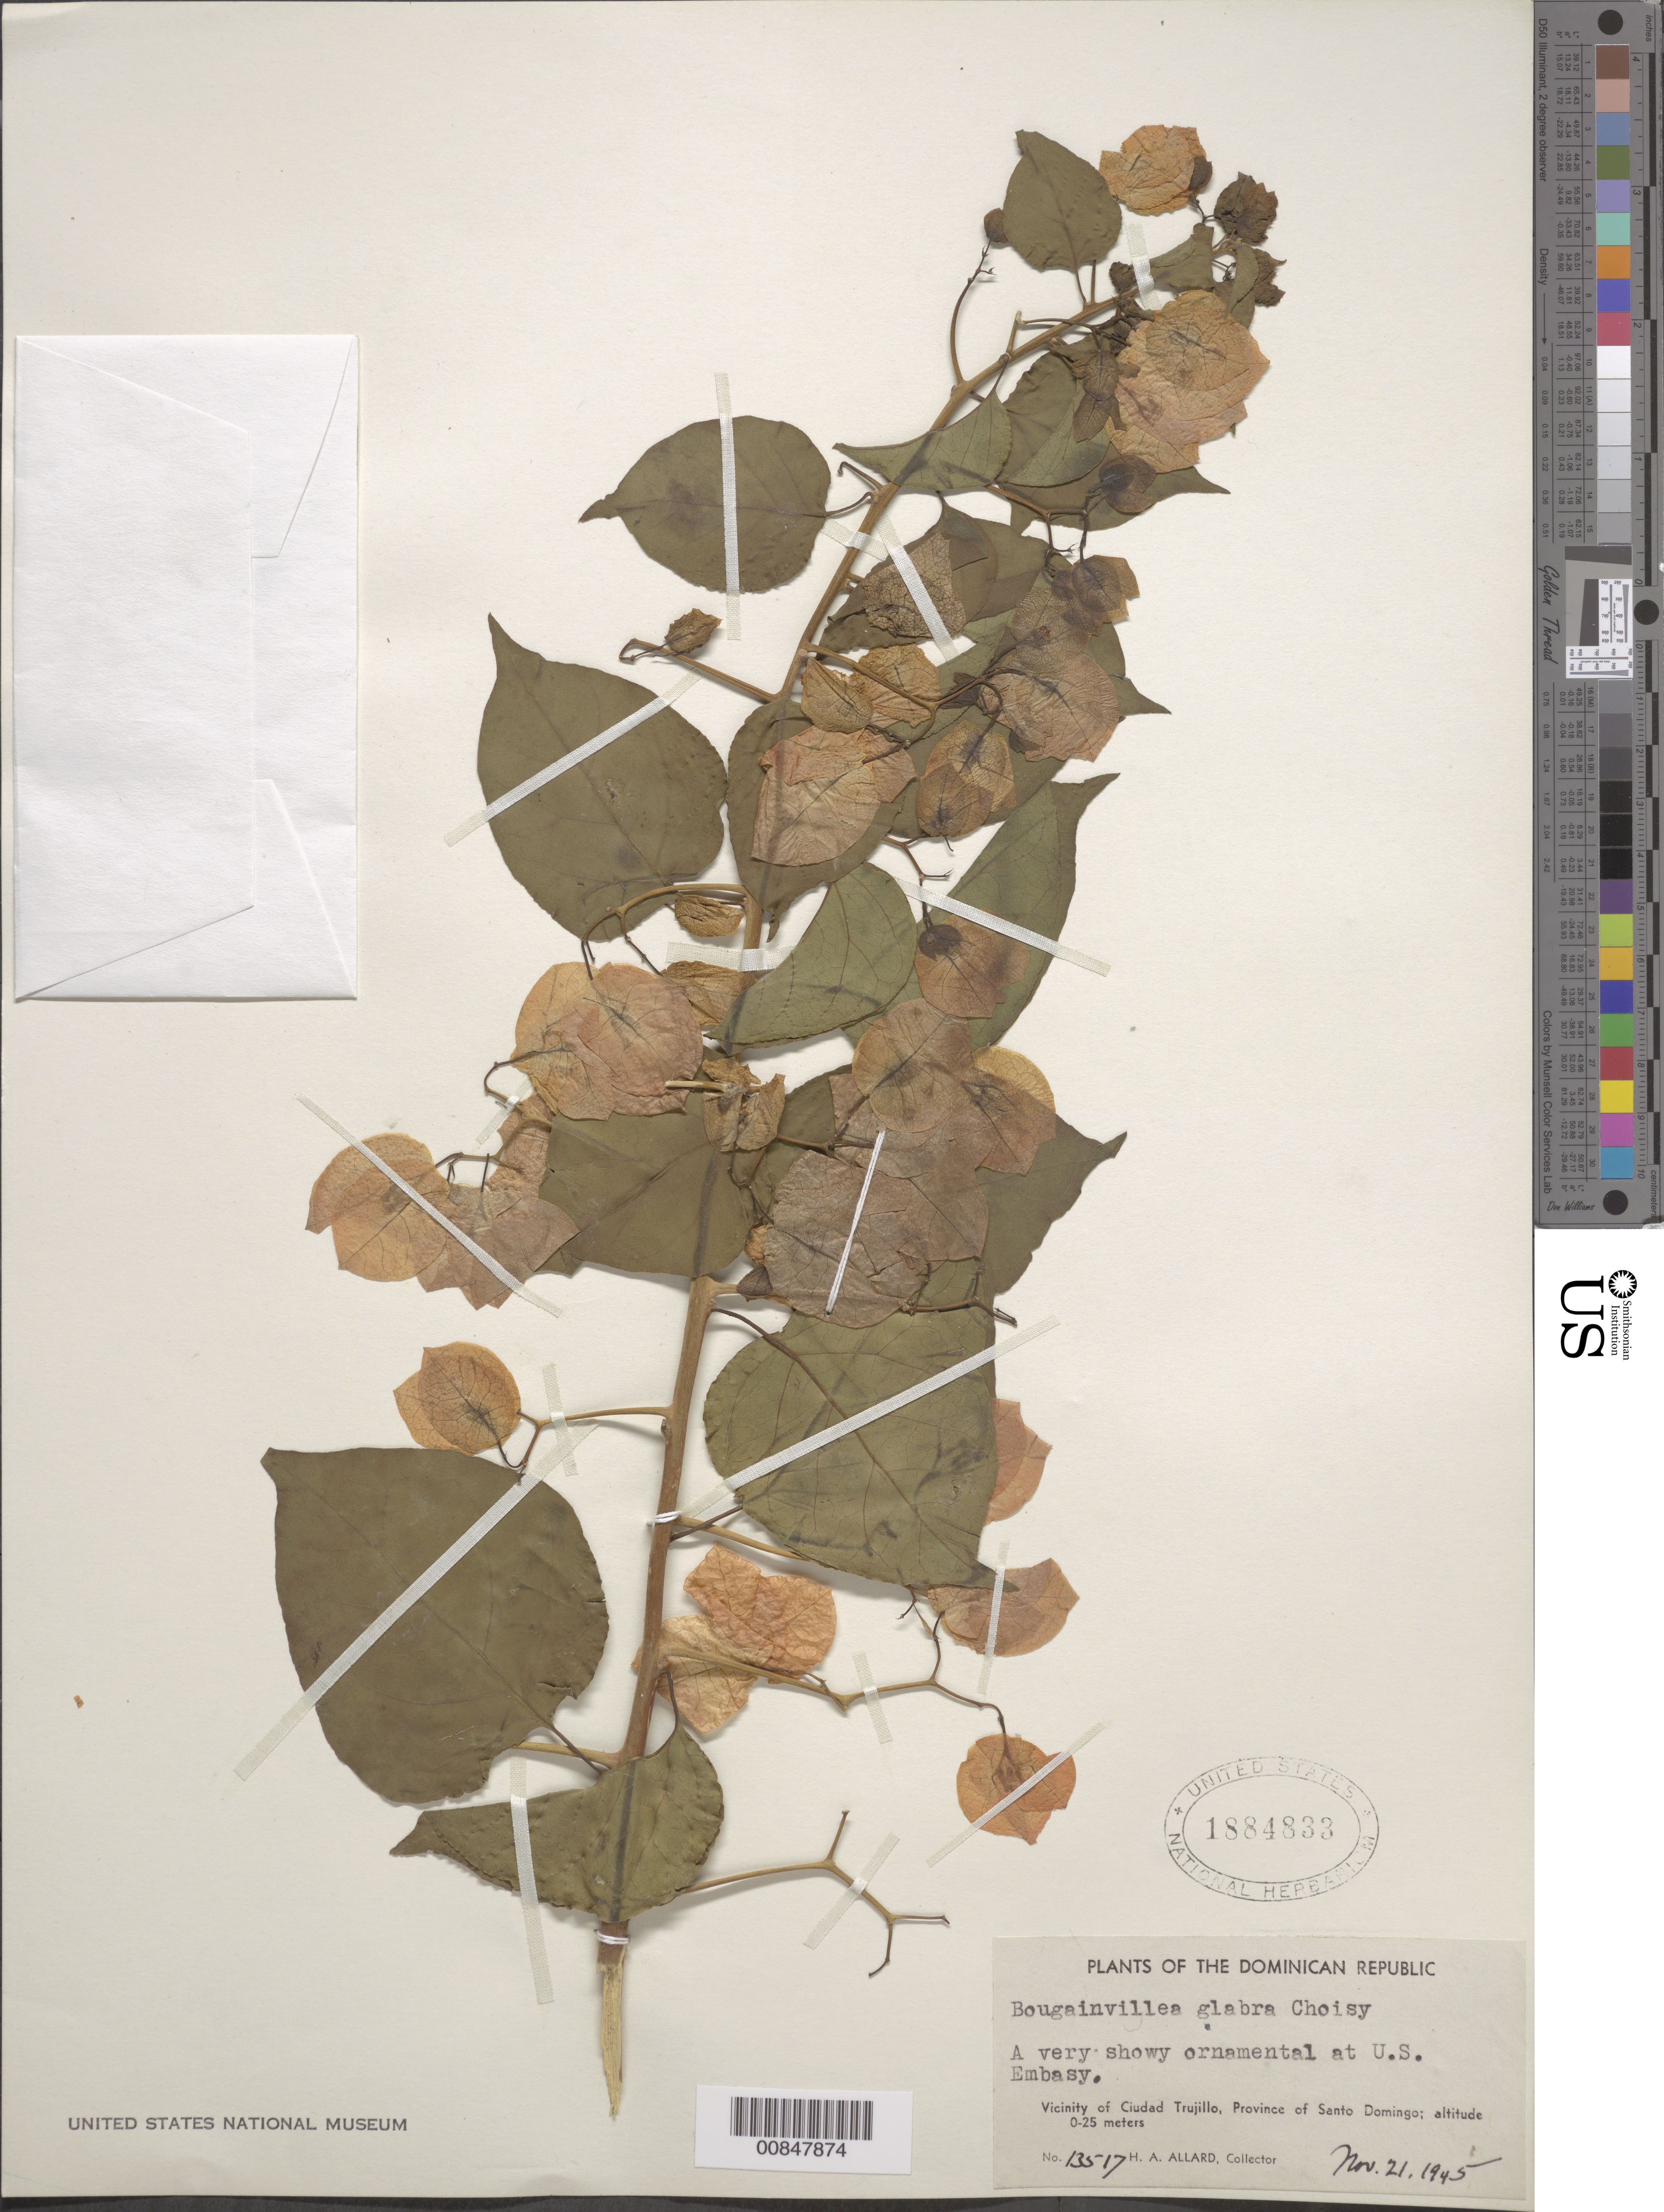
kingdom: Plantae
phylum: Tracheophyta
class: Magnoliopsida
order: Caryophyllales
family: Nyctaginaceae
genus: Bougainvillea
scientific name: Bougainvillea glabra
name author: Choisy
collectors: H. A. Allard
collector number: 13517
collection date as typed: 21 Nov 1945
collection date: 1945-11-21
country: Dominican Republic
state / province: Distrito Nacional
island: Hispaniola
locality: Vicinity of Ciudad Trujillo, Province of Santo Domingo (obsolete). At U.S. Embassy.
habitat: at U.S. embassy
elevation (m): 0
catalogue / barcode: US 1884833